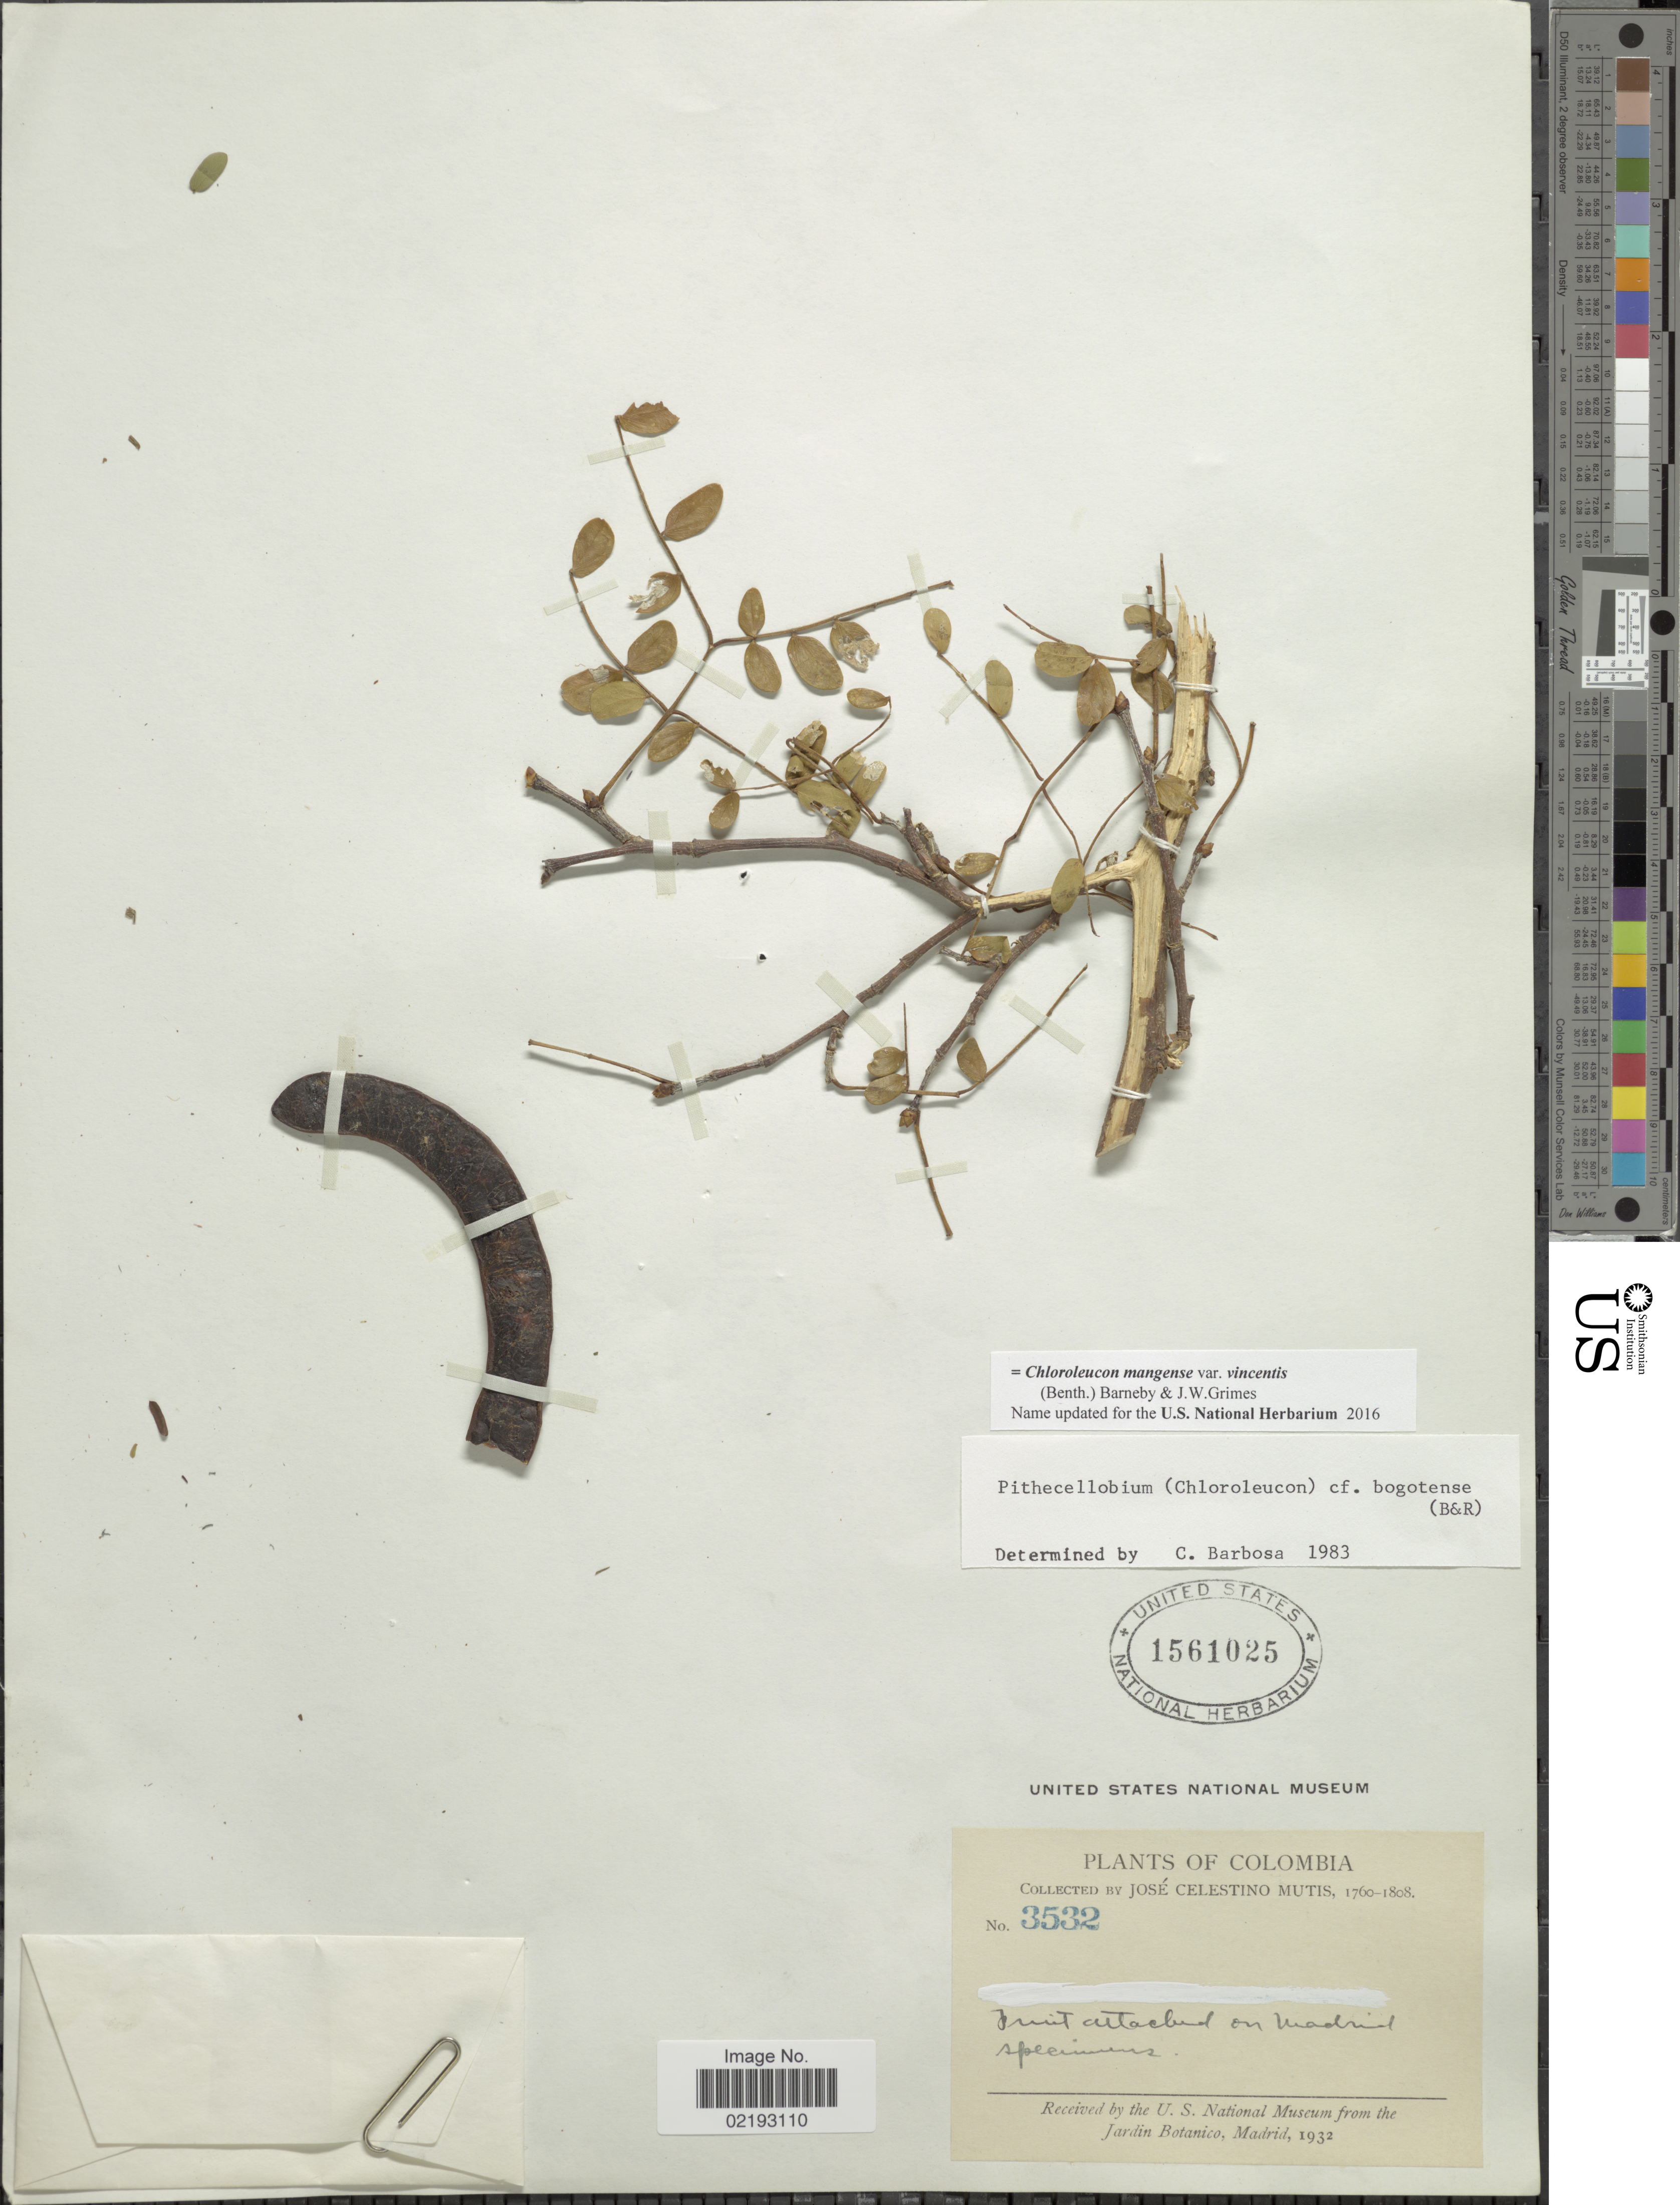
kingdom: Plantae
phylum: Tracheophyta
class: Magnoliopsida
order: Fabales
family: Fabaceae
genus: Chloroleucon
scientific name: Chloroleucon mangense var. vincentis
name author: (Benth.) Barneby & J.W. Grimes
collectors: J. C. B. Mutis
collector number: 3532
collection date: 1760/1808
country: Colombia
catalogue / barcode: US 1561025